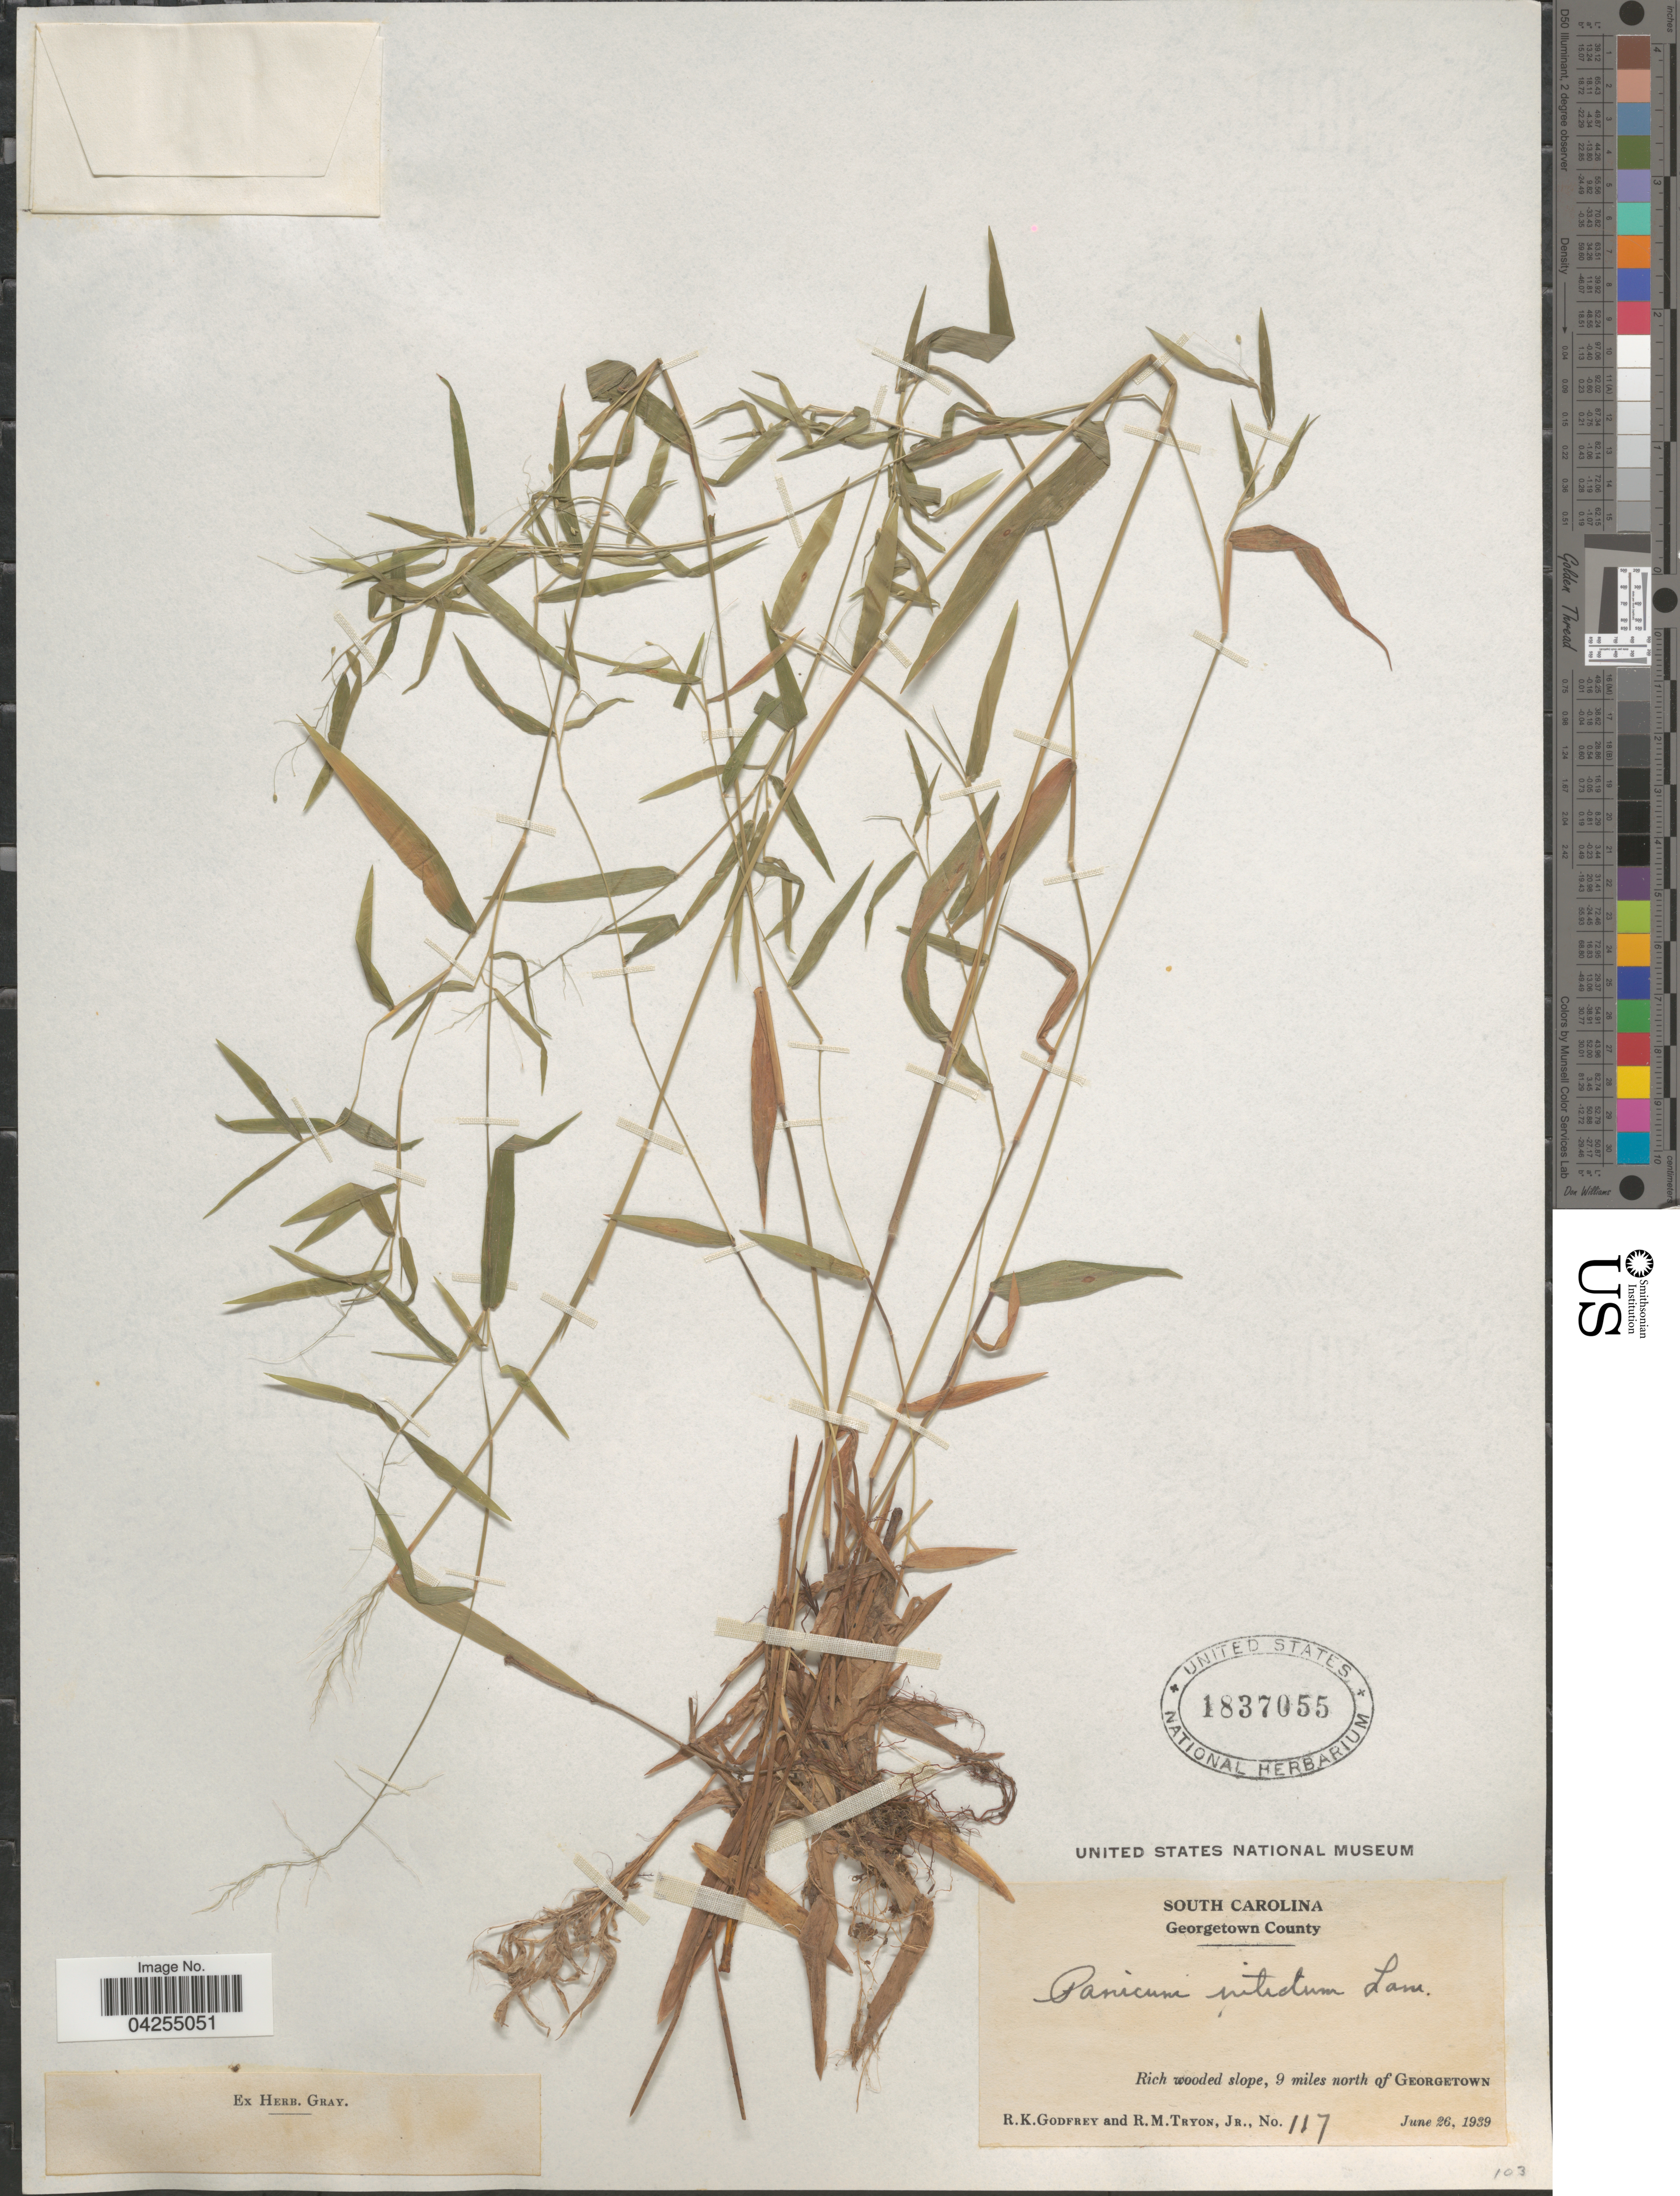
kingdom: Plantae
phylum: Tracheophyta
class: Liliopsida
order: Poales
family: Poaceae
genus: Dichanthelium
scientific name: Dichanthelium dichotomum var. dichotomum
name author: (L.) Gould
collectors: R. K. Godfrey & R. Tryon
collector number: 117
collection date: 1939-06-26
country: United States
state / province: South Carolina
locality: Georgetown County. Rich wooded slope, 9 miles north of Georgetown.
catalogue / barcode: US 1837055